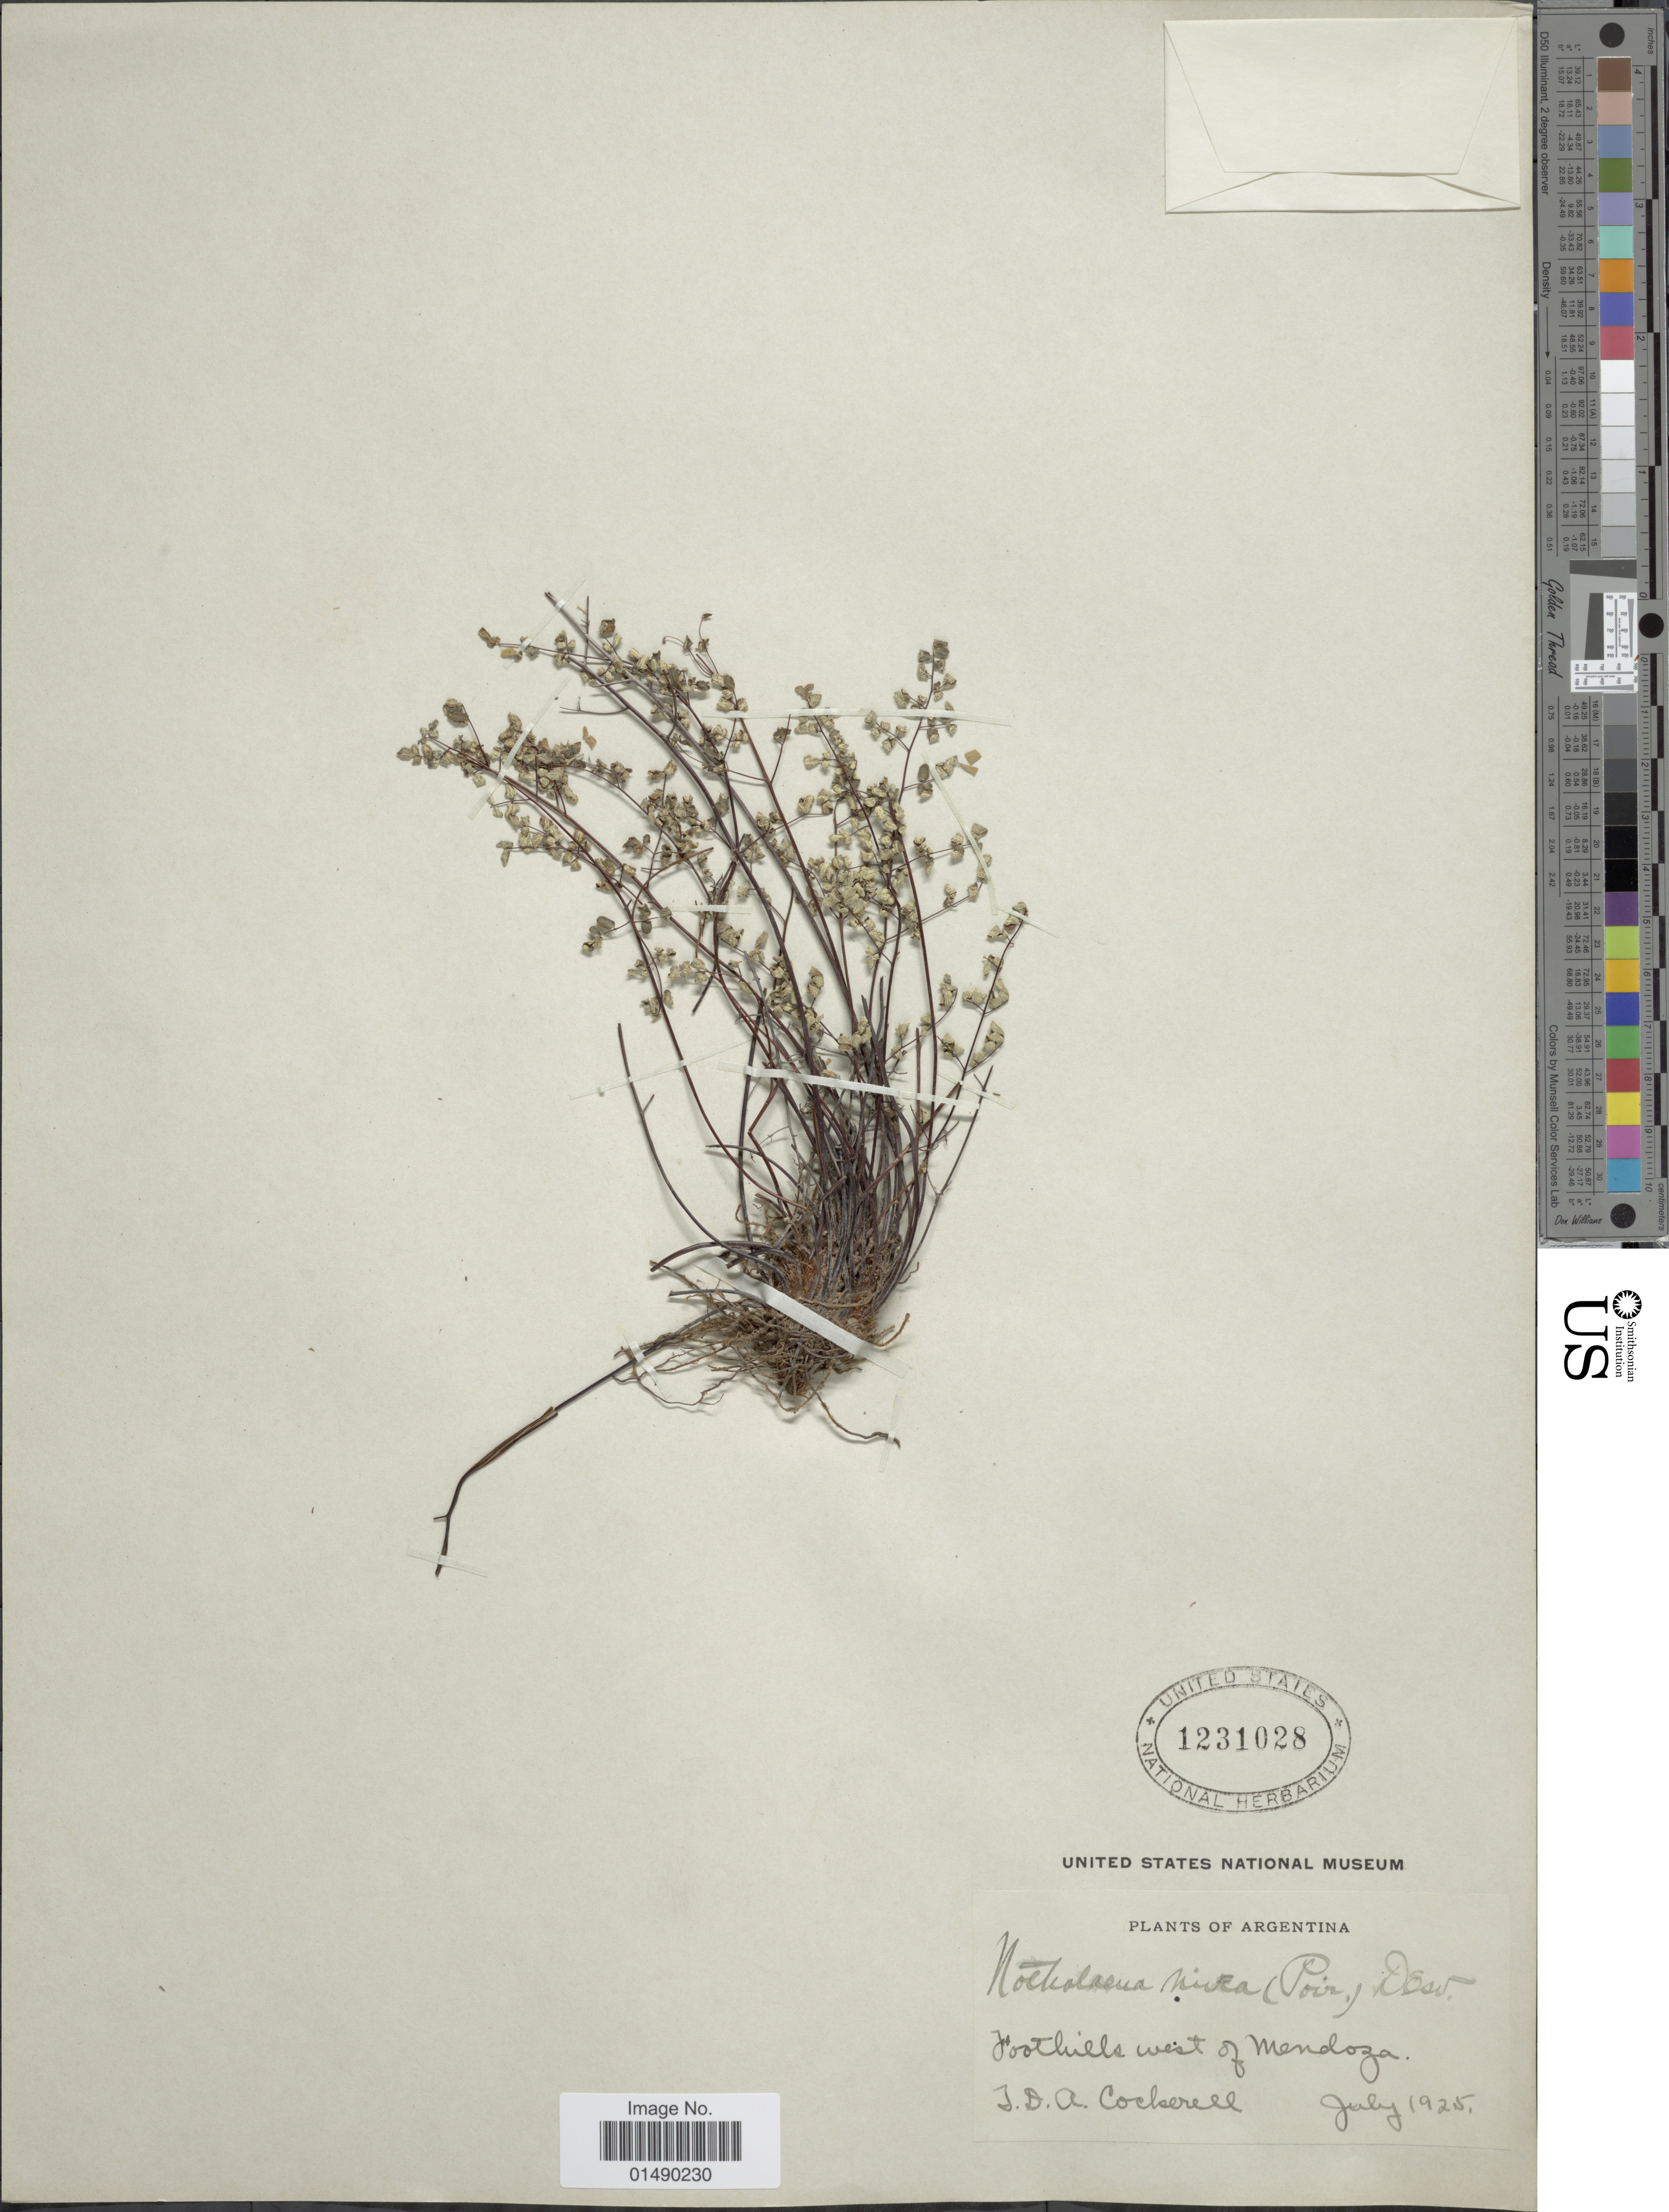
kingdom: Plantae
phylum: Tracheophyta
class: Polypodiopsida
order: Polypodiales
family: Pteridaceae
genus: Argyrochosma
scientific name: Argyrochosma nivea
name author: (Poir.) Windham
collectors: J. Cokerell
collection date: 1925-07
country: Argentina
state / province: Mendoza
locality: Argentina, Foothills west of Mendoza.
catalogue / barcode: US 1231028